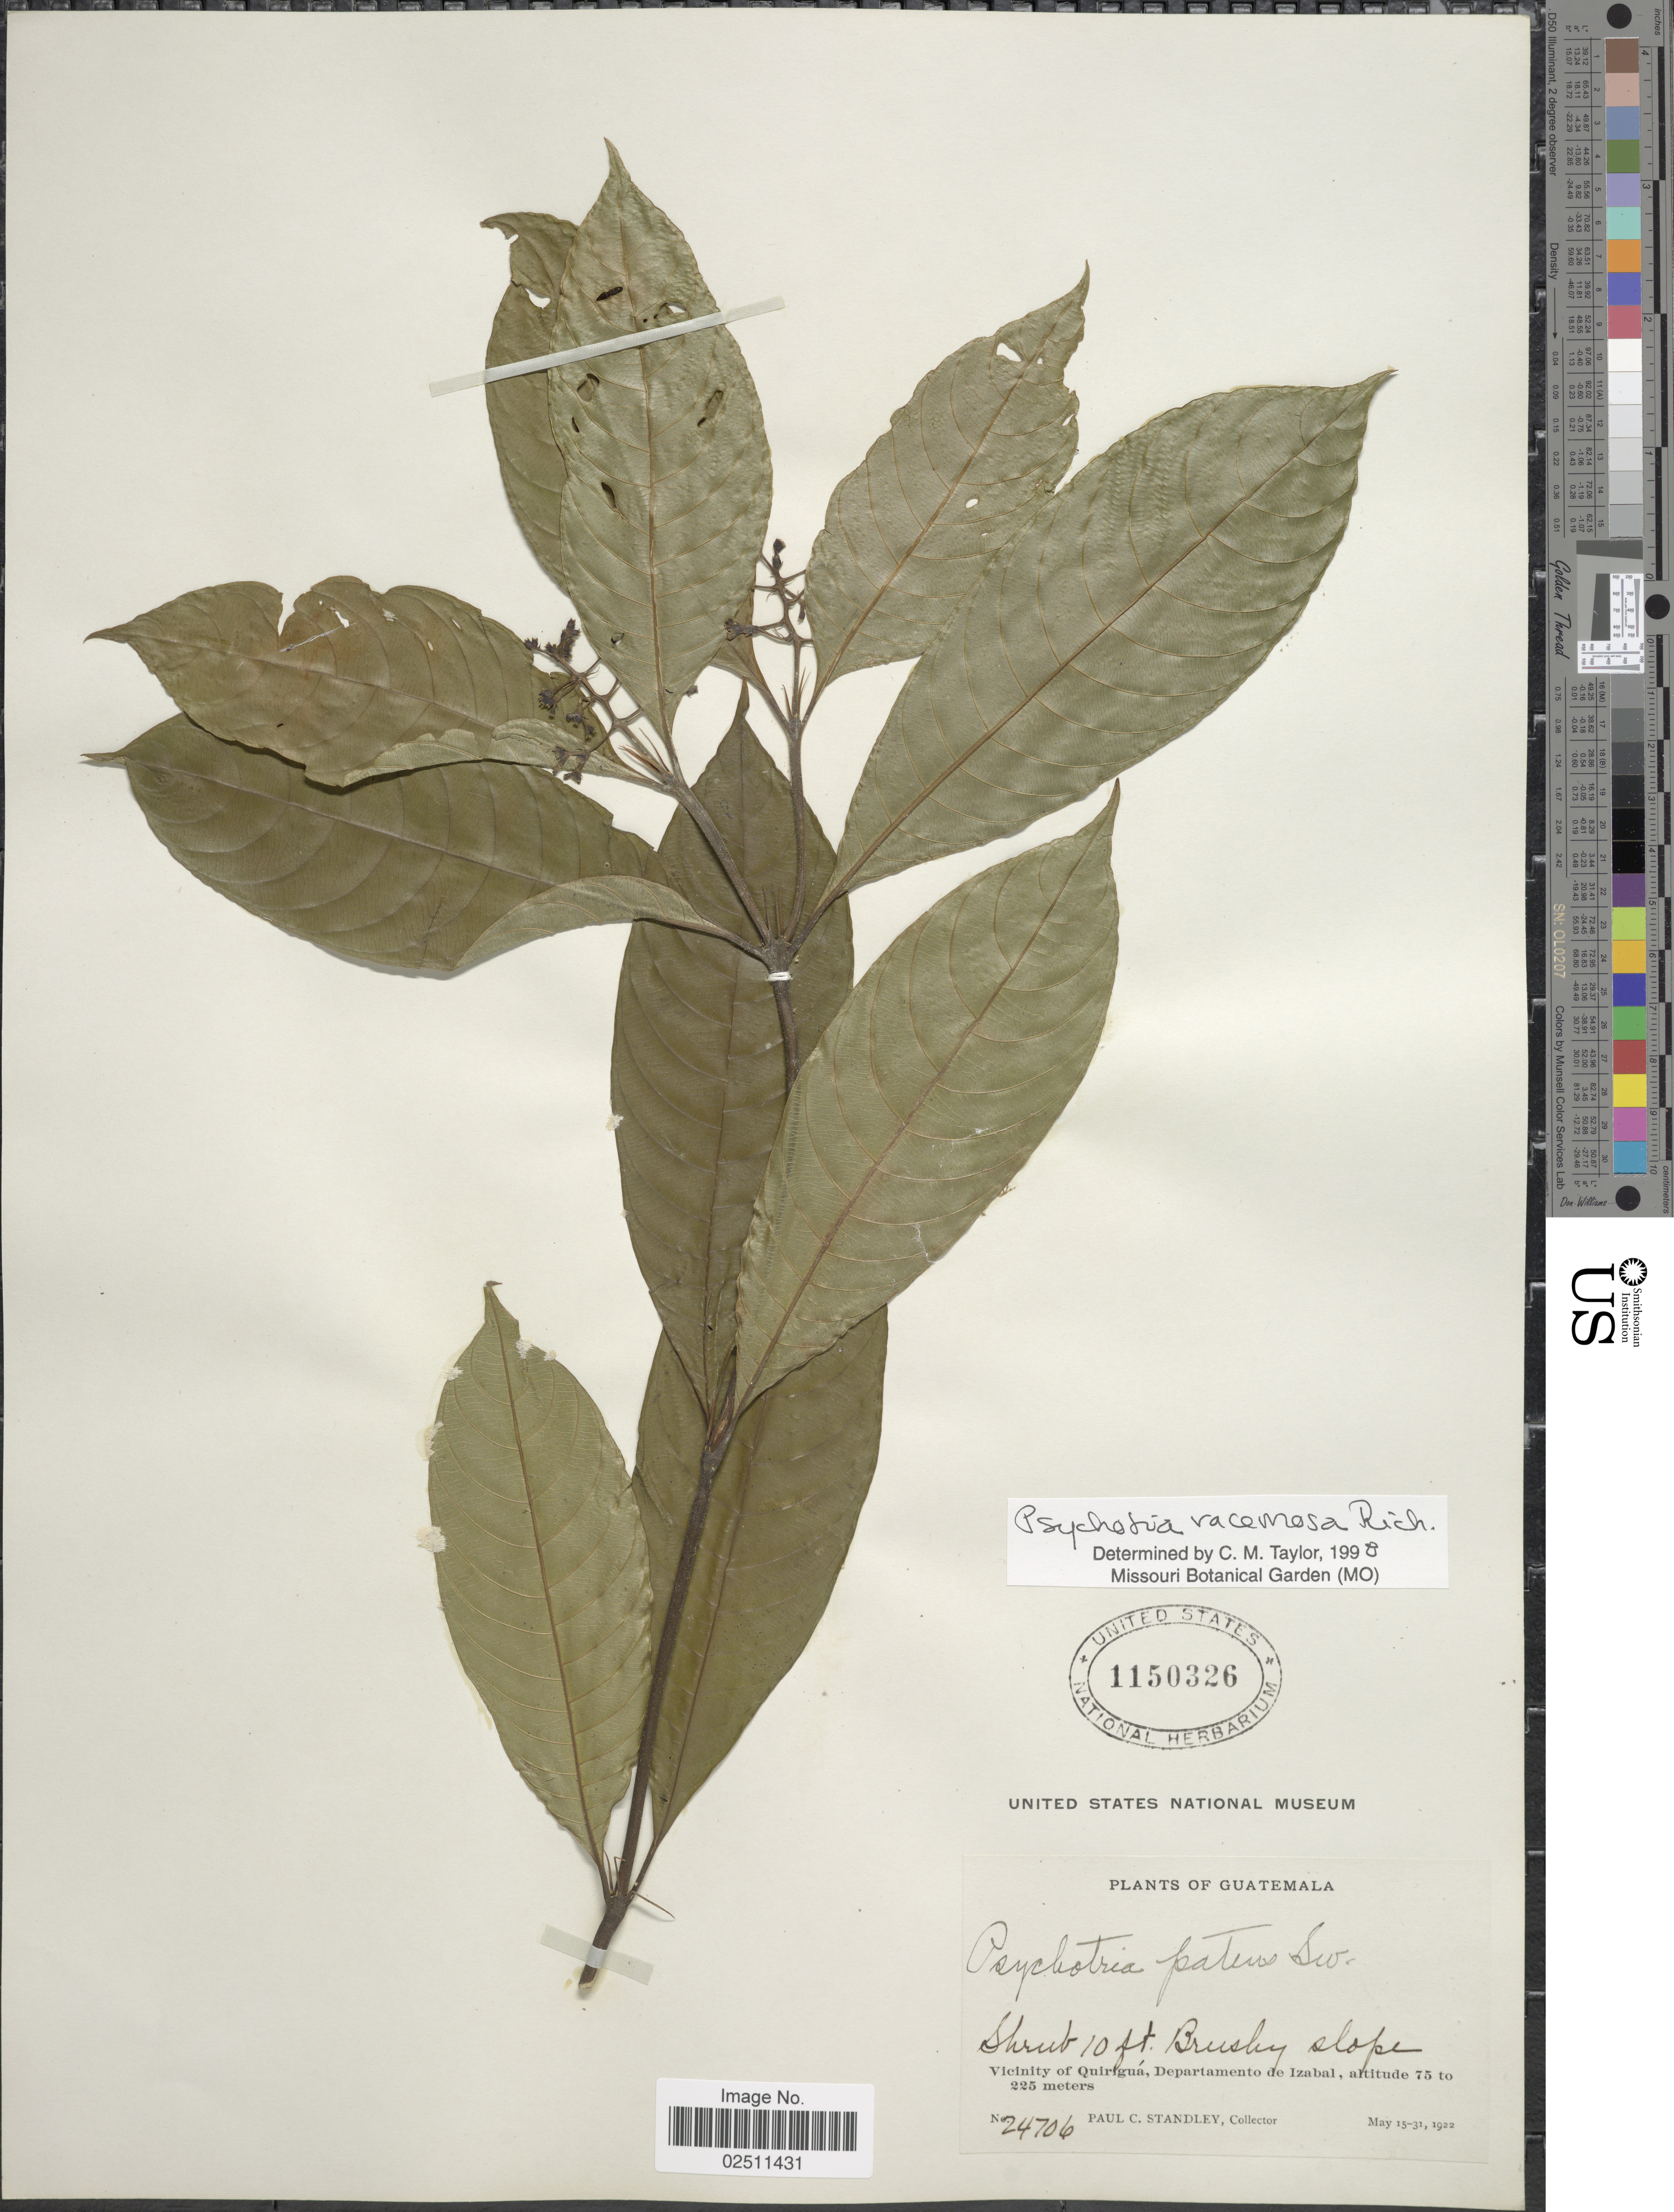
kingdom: Plantae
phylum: Tracheophyta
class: Magnoliopsida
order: Gentianales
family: Rubiaceae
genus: Psychotria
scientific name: Psychotria racemosa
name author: Rich.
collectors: P. C. Standley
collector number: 24706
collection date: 1922-05-15/1922-05-31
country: Guatemala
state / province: Izabal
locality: Vicinity of Quirigua, Departamento de Izabal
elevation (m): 75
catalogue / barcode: US 1150326